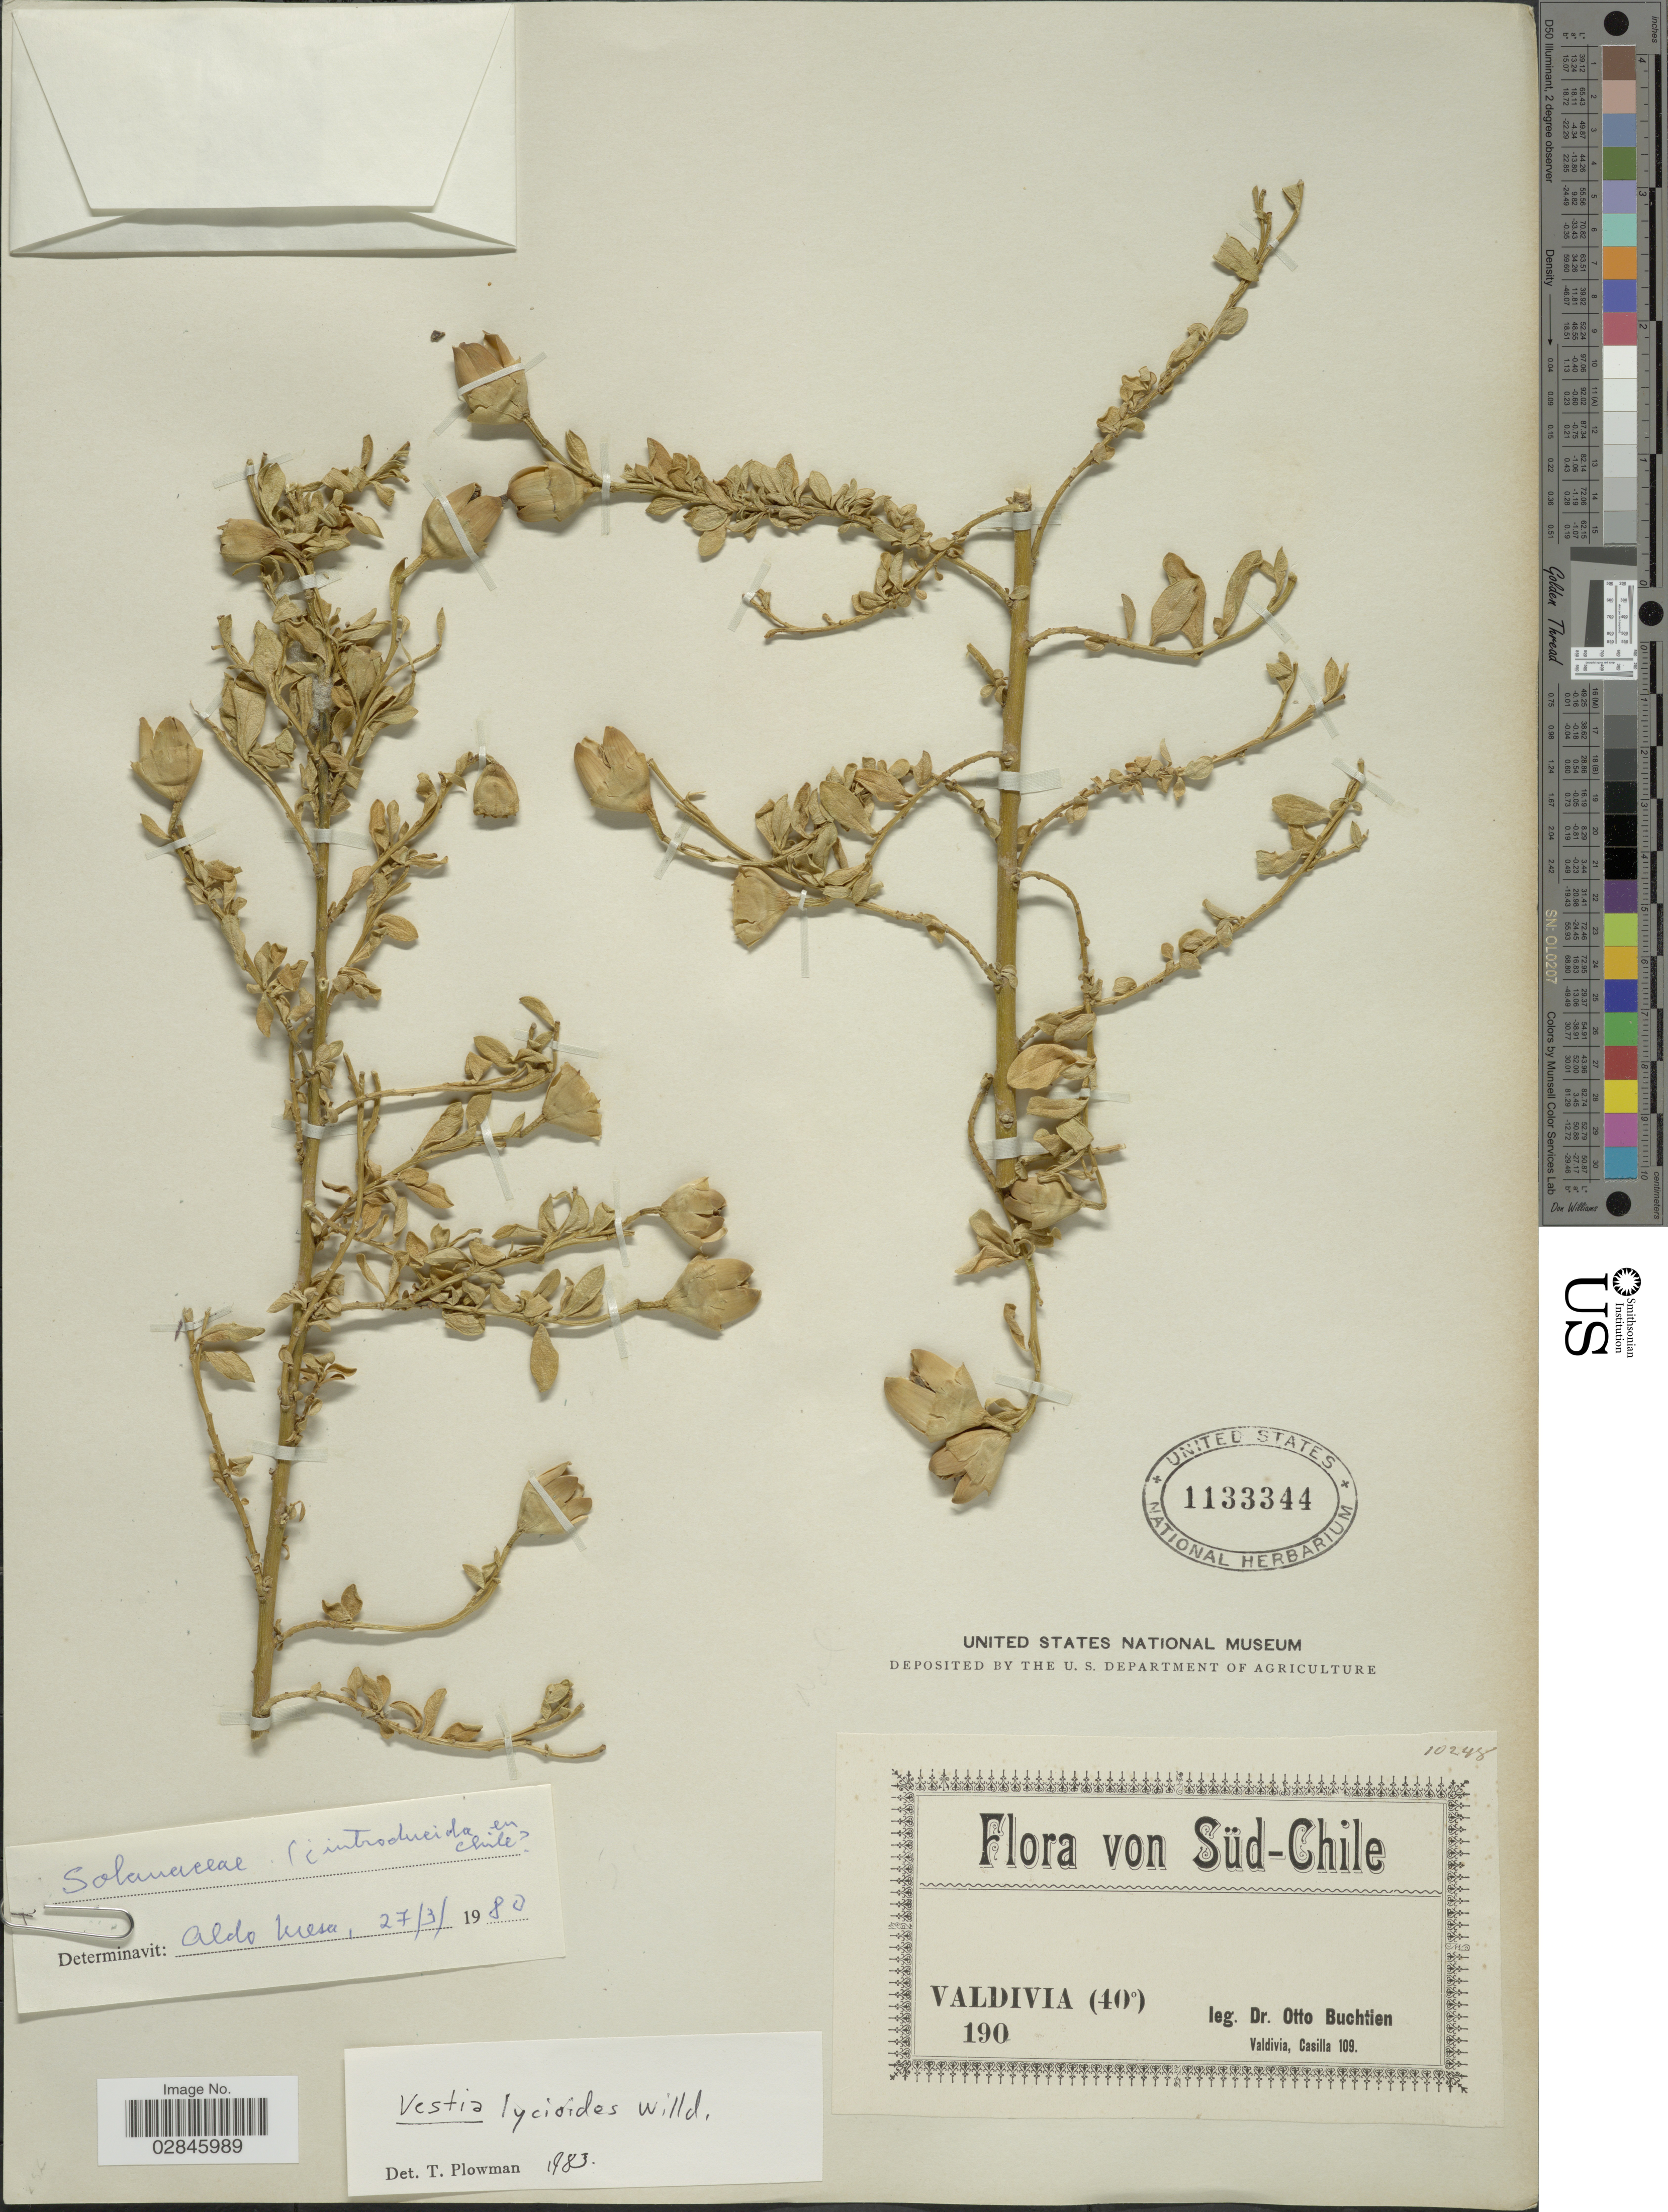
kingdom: Plantae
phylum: Tracheophyta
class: Magnoliopsida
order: Solanales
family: Solanaceae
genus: Vestia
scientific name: Vestia foetida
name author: Hoffmanns.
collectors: O. Buchtien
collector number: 109?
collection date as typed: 190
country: Chile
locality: Süd-Chile. Valdivia.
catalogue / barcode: US 1133344